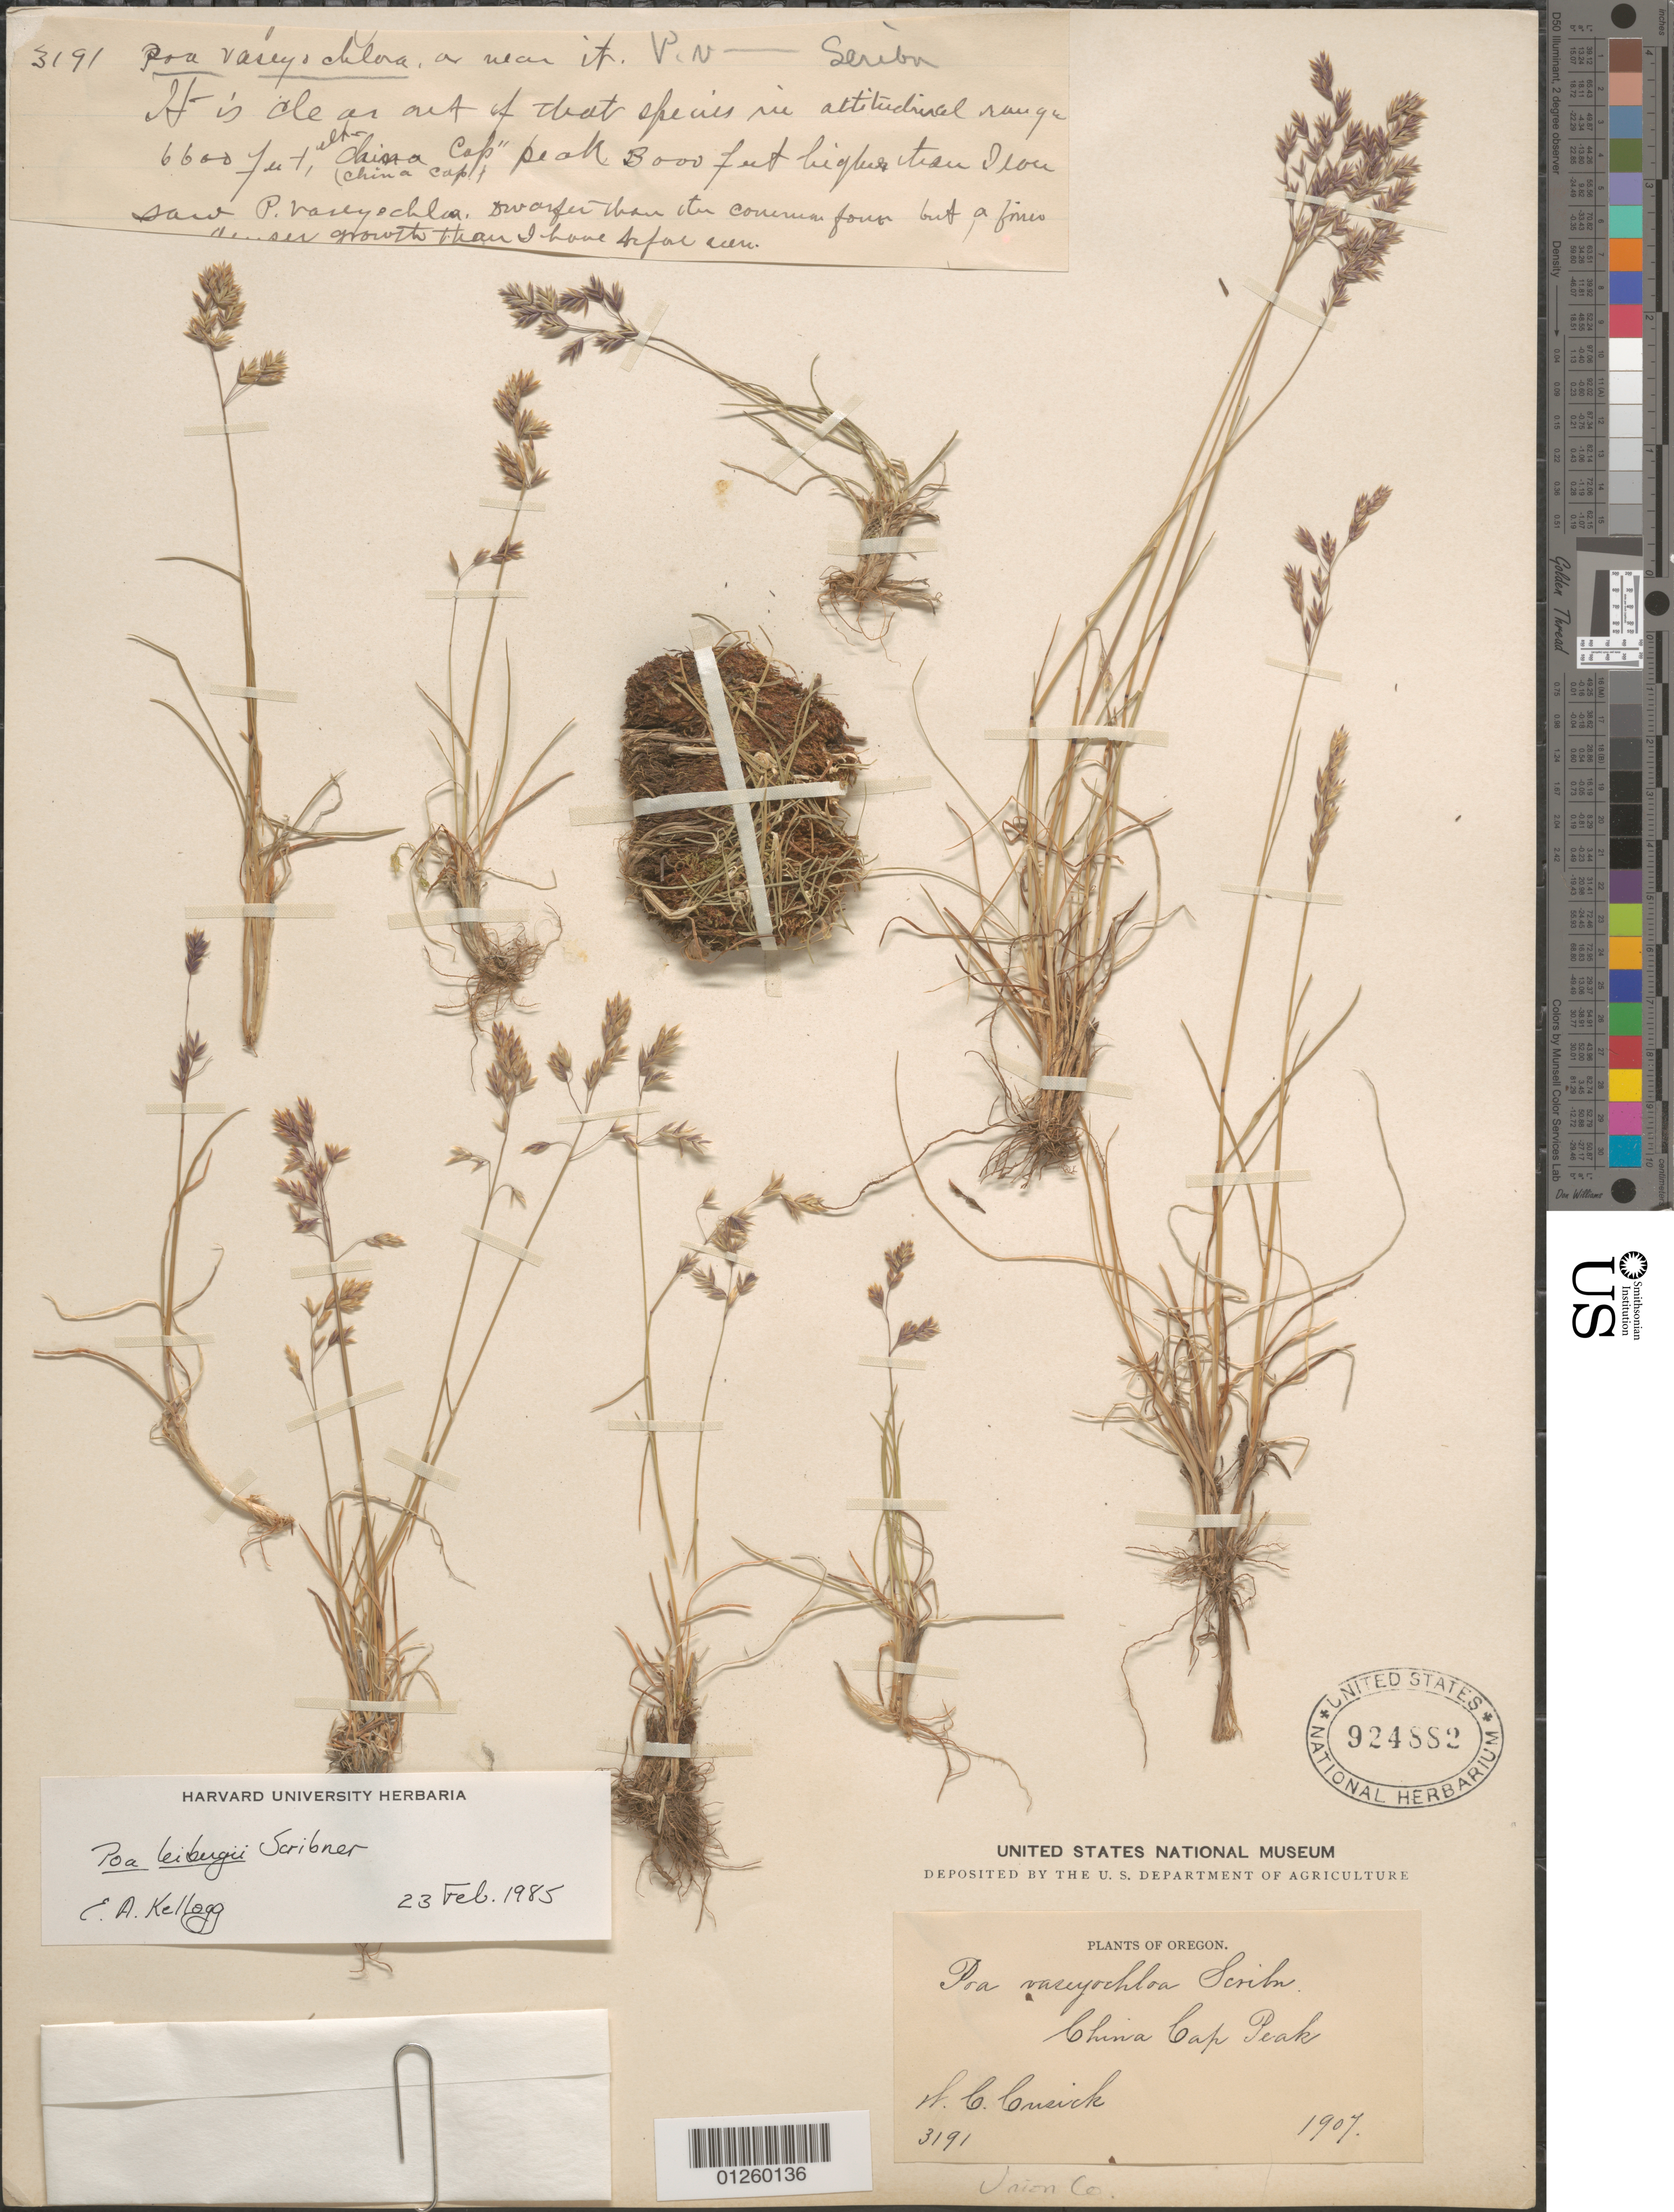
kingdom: Plantae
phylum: Tracheophyta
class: Liliopsida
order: Poales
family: Poaceae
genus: Poa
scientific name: Poa leibergii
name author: Scribn.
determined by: Soreng, Robert J., Research Associate (BOT), Smithsonian Institution - National Museum of Natural History (UNITED STATES)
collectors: W. C. Cusick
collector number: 3191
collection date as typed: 1907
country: United States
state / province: Oregon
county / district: Union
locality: China Cap Peak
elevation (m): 2600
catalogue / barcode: US 924882